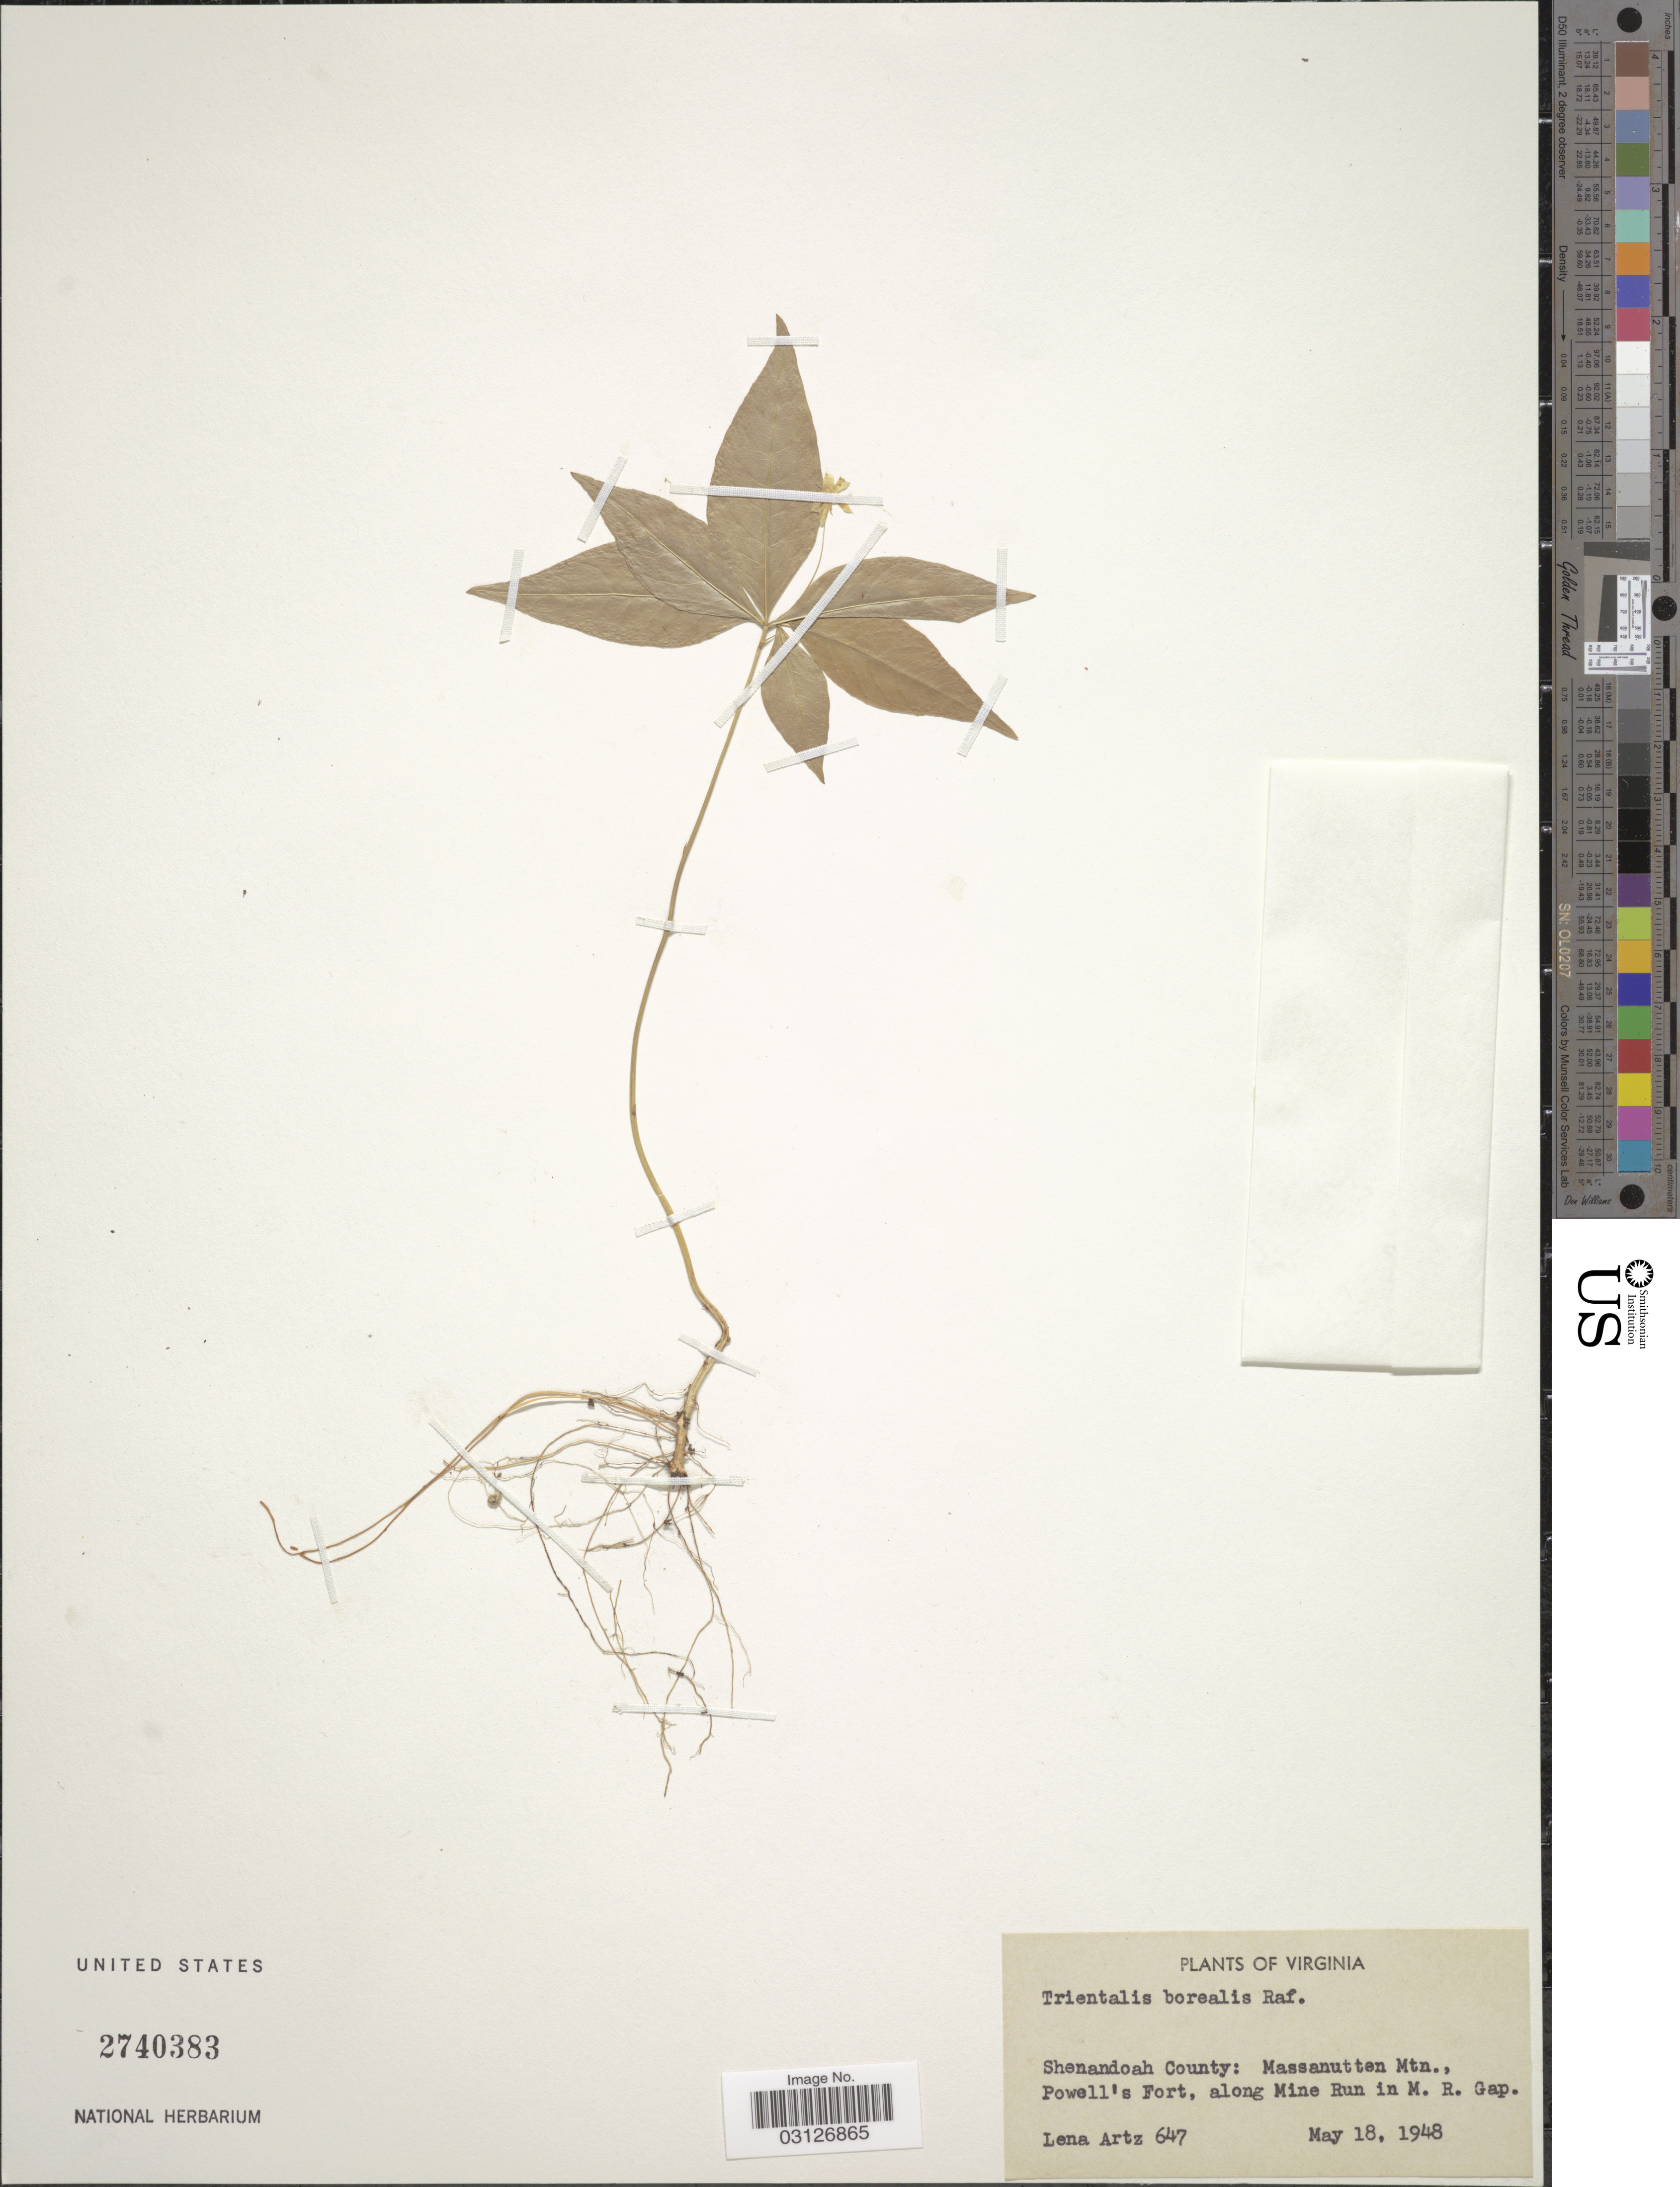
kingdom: Plantae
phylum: Tracheophyta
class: Magnoliopsida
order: Ericales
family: Primulaceae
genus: Trientalis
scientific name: Trientalis borealis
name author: Raf.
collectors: L. Artz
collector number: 647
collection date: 1948-05-18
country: United States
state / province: Virginia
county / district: Shenandoah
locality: Shenandoah County: Massanutten Mtn., Powell's Fort, along Mine Run in M. R. Gap.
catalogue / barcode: US 2740383